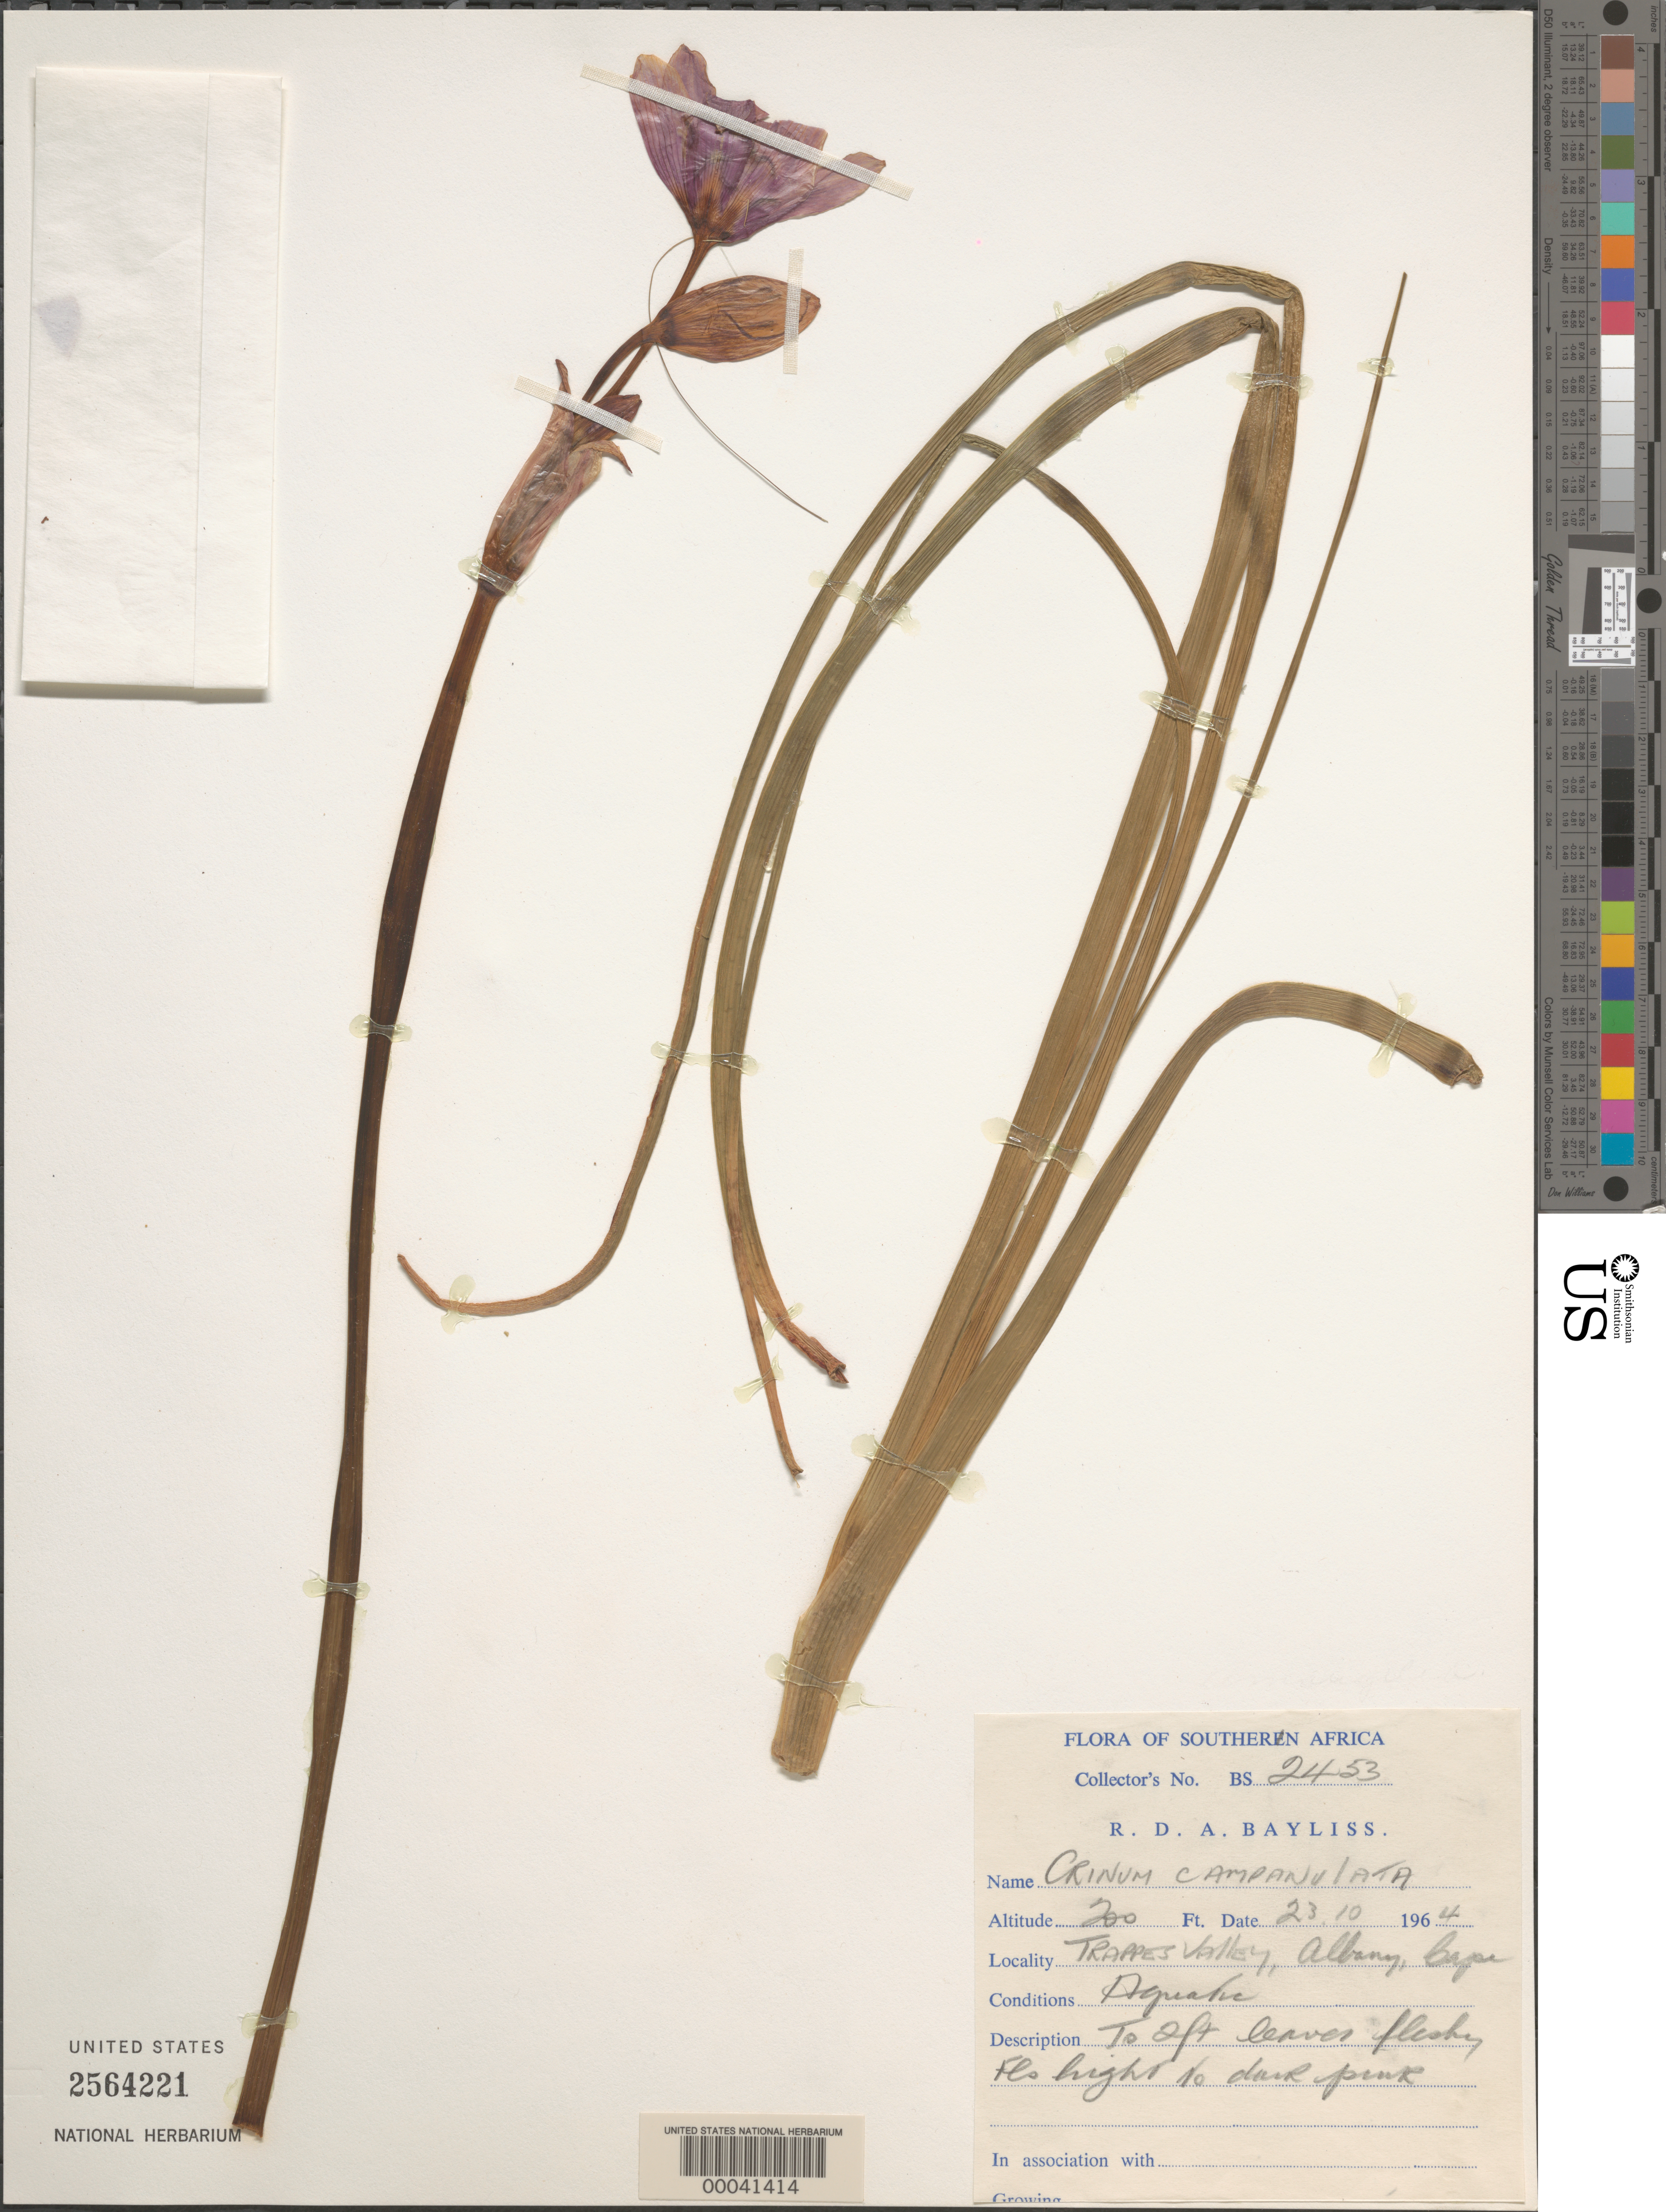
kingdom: Plantae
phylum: Tracheophyta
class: Liliopsida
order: Asparagales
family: Amaryllidaceae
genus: Crinum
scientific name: Crinum campanulatum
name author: Herb.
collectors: R. D. Bayliss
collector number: Bs 2453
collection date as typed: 23 Oct 1964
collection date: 1964-10-23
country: South Africa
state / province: Eastern Cape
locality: Trappes valley, albany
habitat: Aquatic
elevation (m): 61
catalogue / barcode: US 2564221